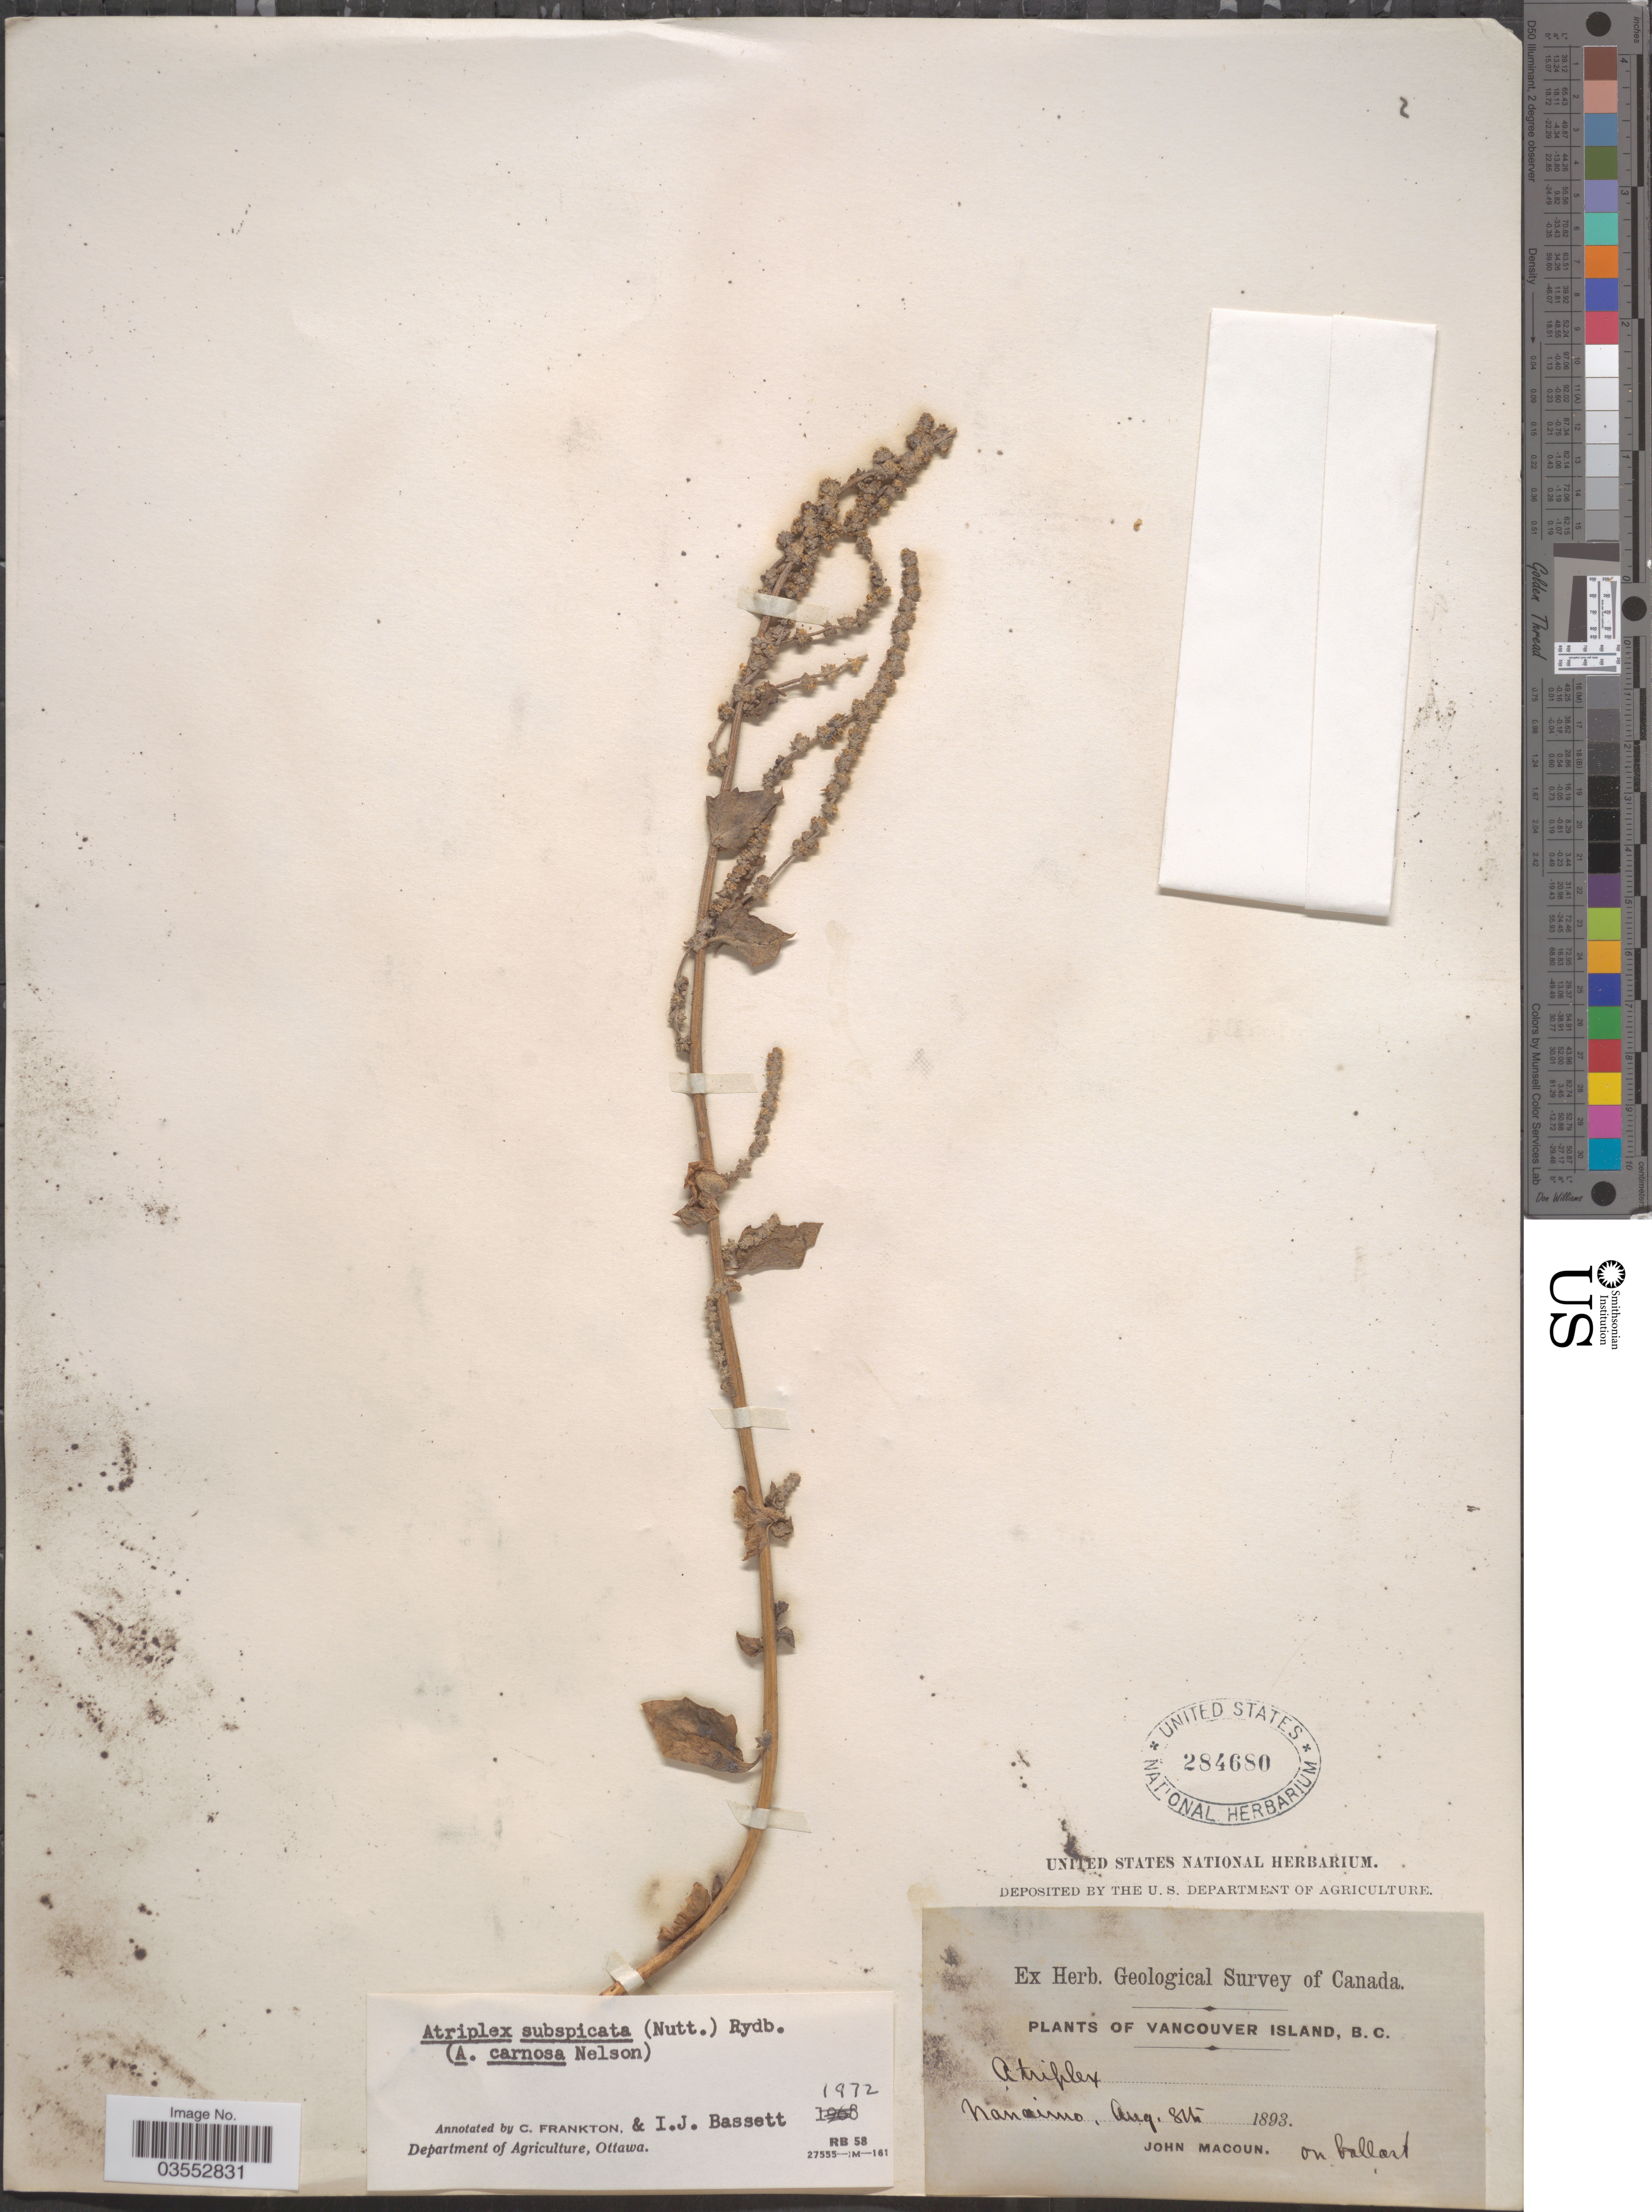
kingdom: Plantae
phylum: Tracheophyta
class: Magnoliopsida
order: Caryophyllales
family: Amaranthaceae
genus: Atriplex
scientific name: Atriplex subspicata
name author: (Nutt.) Rydb.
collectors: J. Macoun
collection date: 1893-08-08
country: Canada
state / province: British Columbia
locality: Vancouver Island. Nanaimo.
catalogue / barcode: US 284680